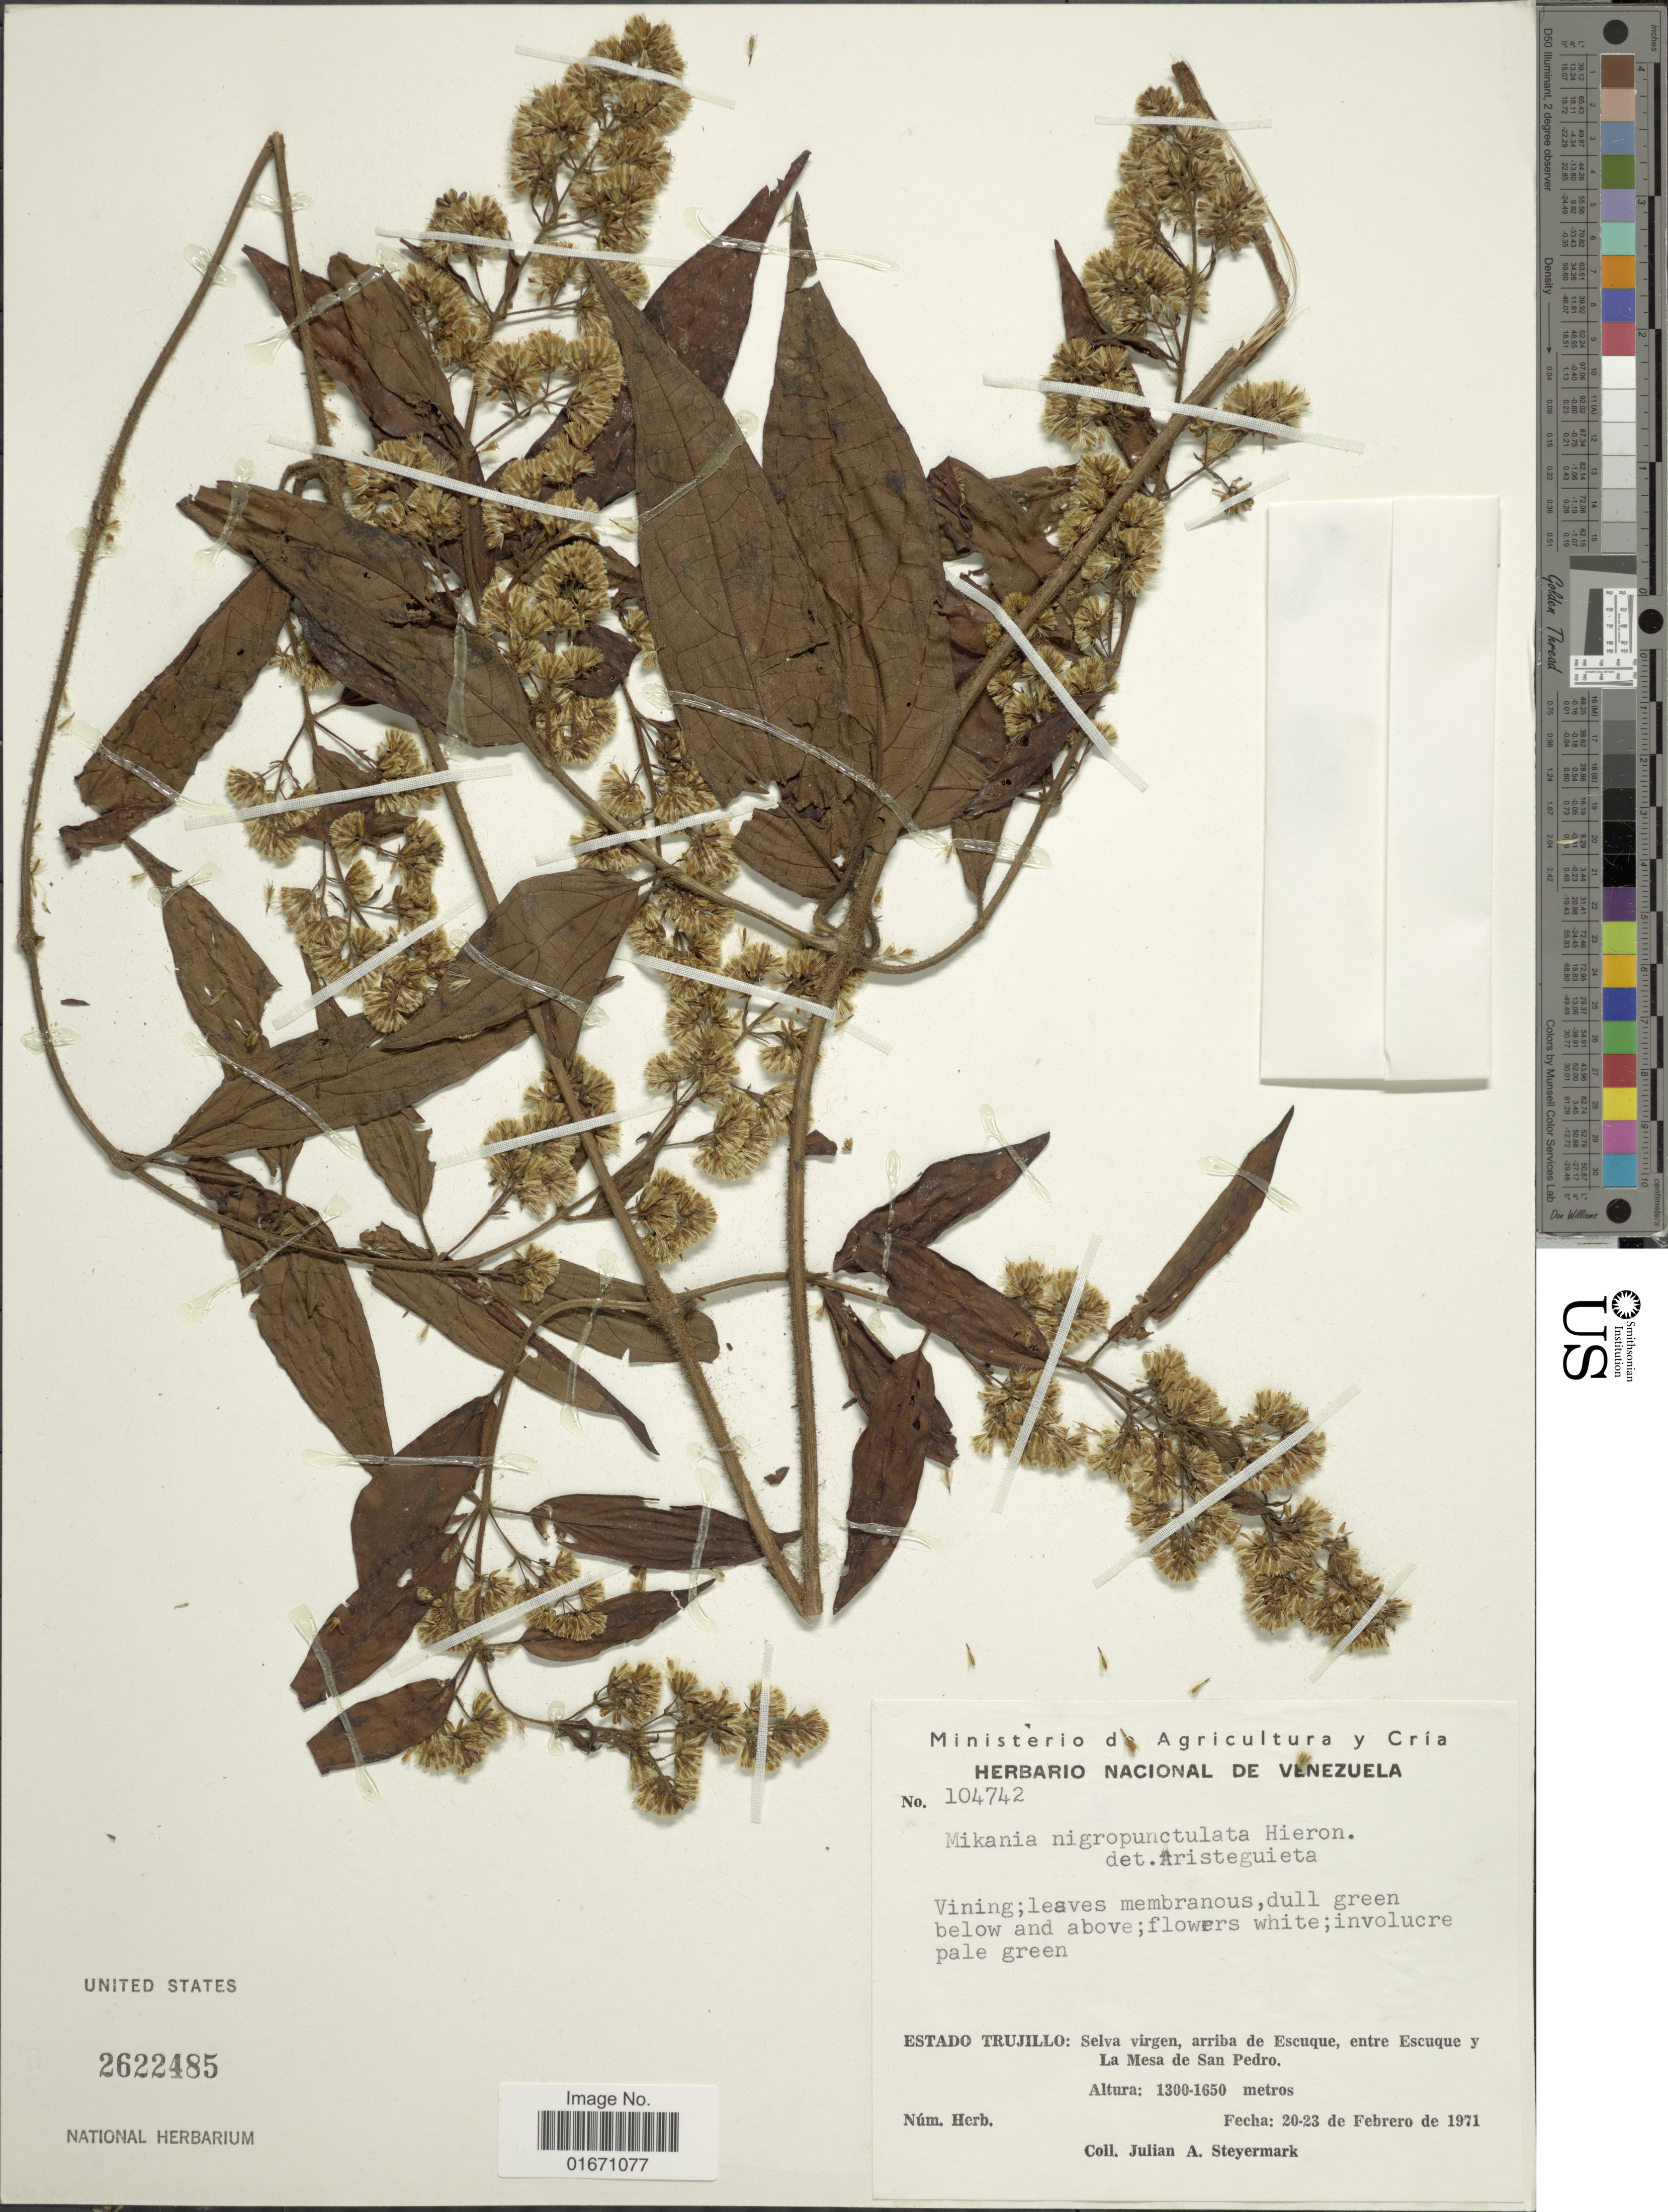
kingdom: Plantae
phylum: Tracheophyta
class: Magnoliopsida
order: Asterales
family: Asteraceae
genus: Mikania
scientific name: Mikania nigropunctulata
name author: Hieron.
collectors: J. Steyermark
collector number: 104742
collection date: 1971-02-20/1971-02-23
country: Venezuela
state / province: Trujillo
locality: Arriba de Escuque, entre Escuque y La Mesa de San Pedro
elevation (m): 1300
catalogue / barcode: US 2622485